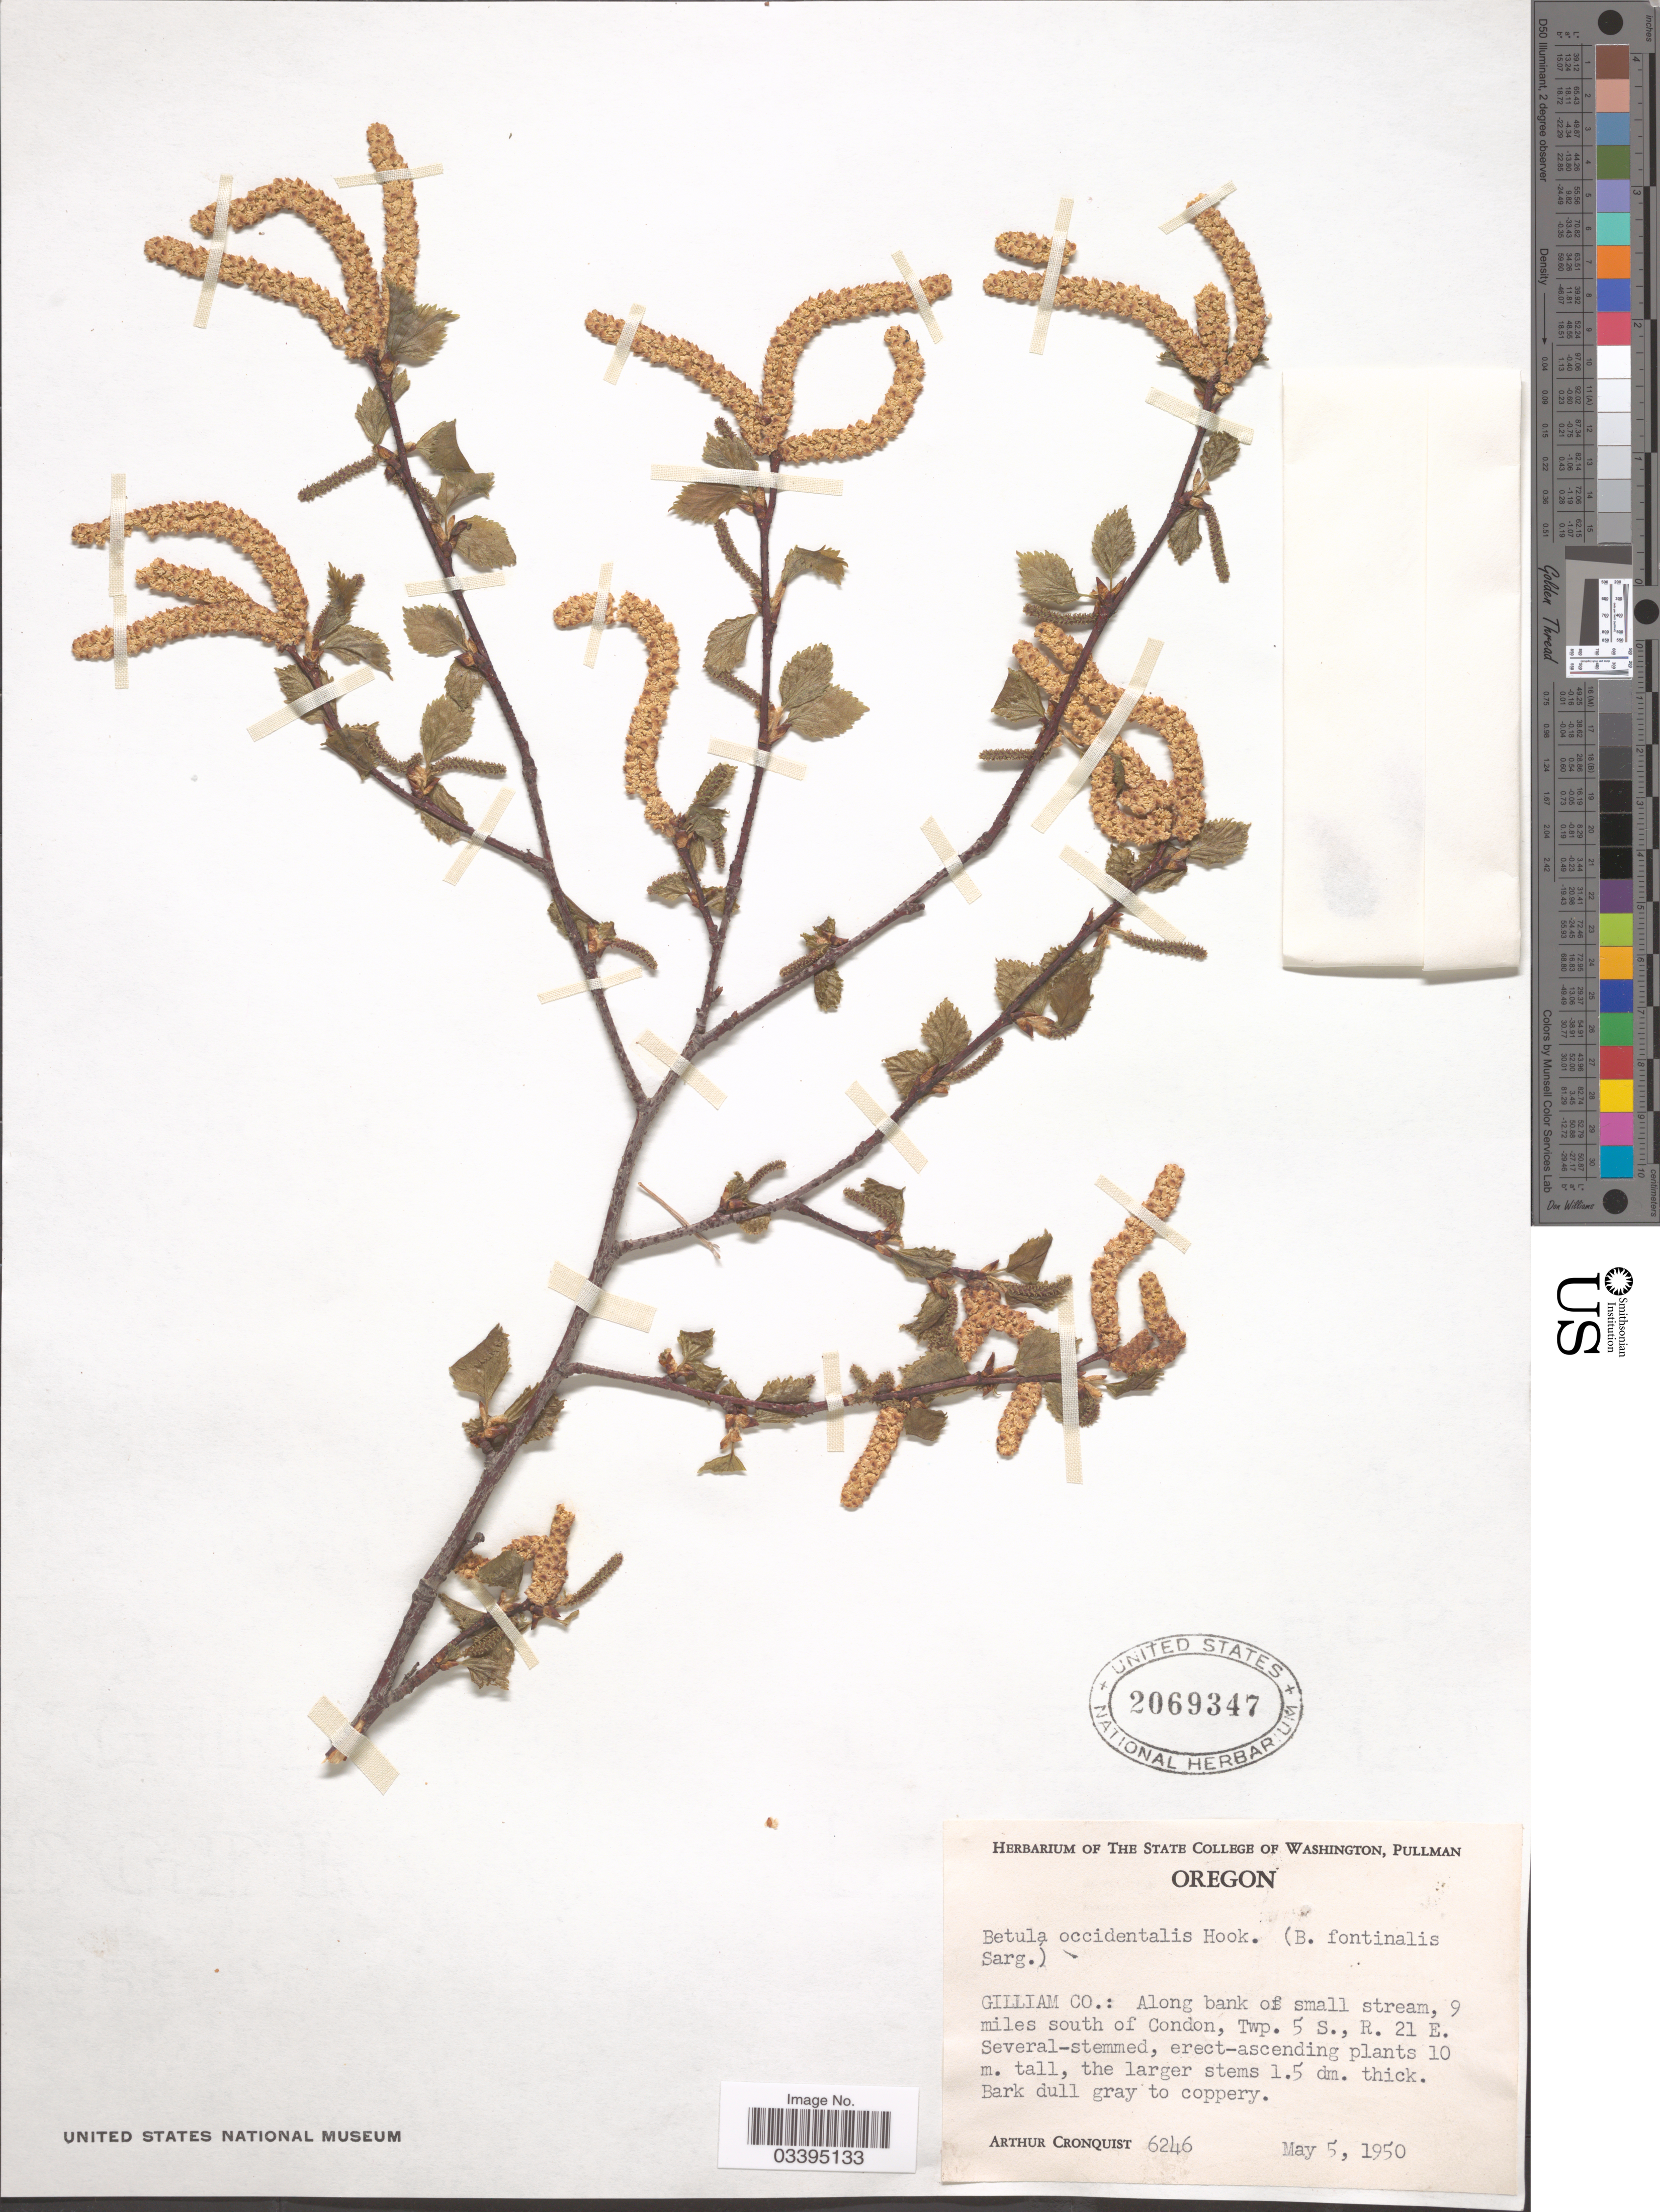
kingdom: Plantae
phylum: Tracheophyta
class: Magnoliopsida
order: Fagales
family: Betulaceae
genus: Betula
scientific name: Betula fontinalis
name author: Sarg.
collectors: A. J. Cronquist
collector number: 6246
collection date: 1950-05-05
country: United States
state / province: Oregon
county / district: Gilliam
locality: Gilliam Co.: Along bank of small stream, 9 miles south of Condon, Twp. 5 S., R. 21 E.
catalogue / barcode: US 2069347